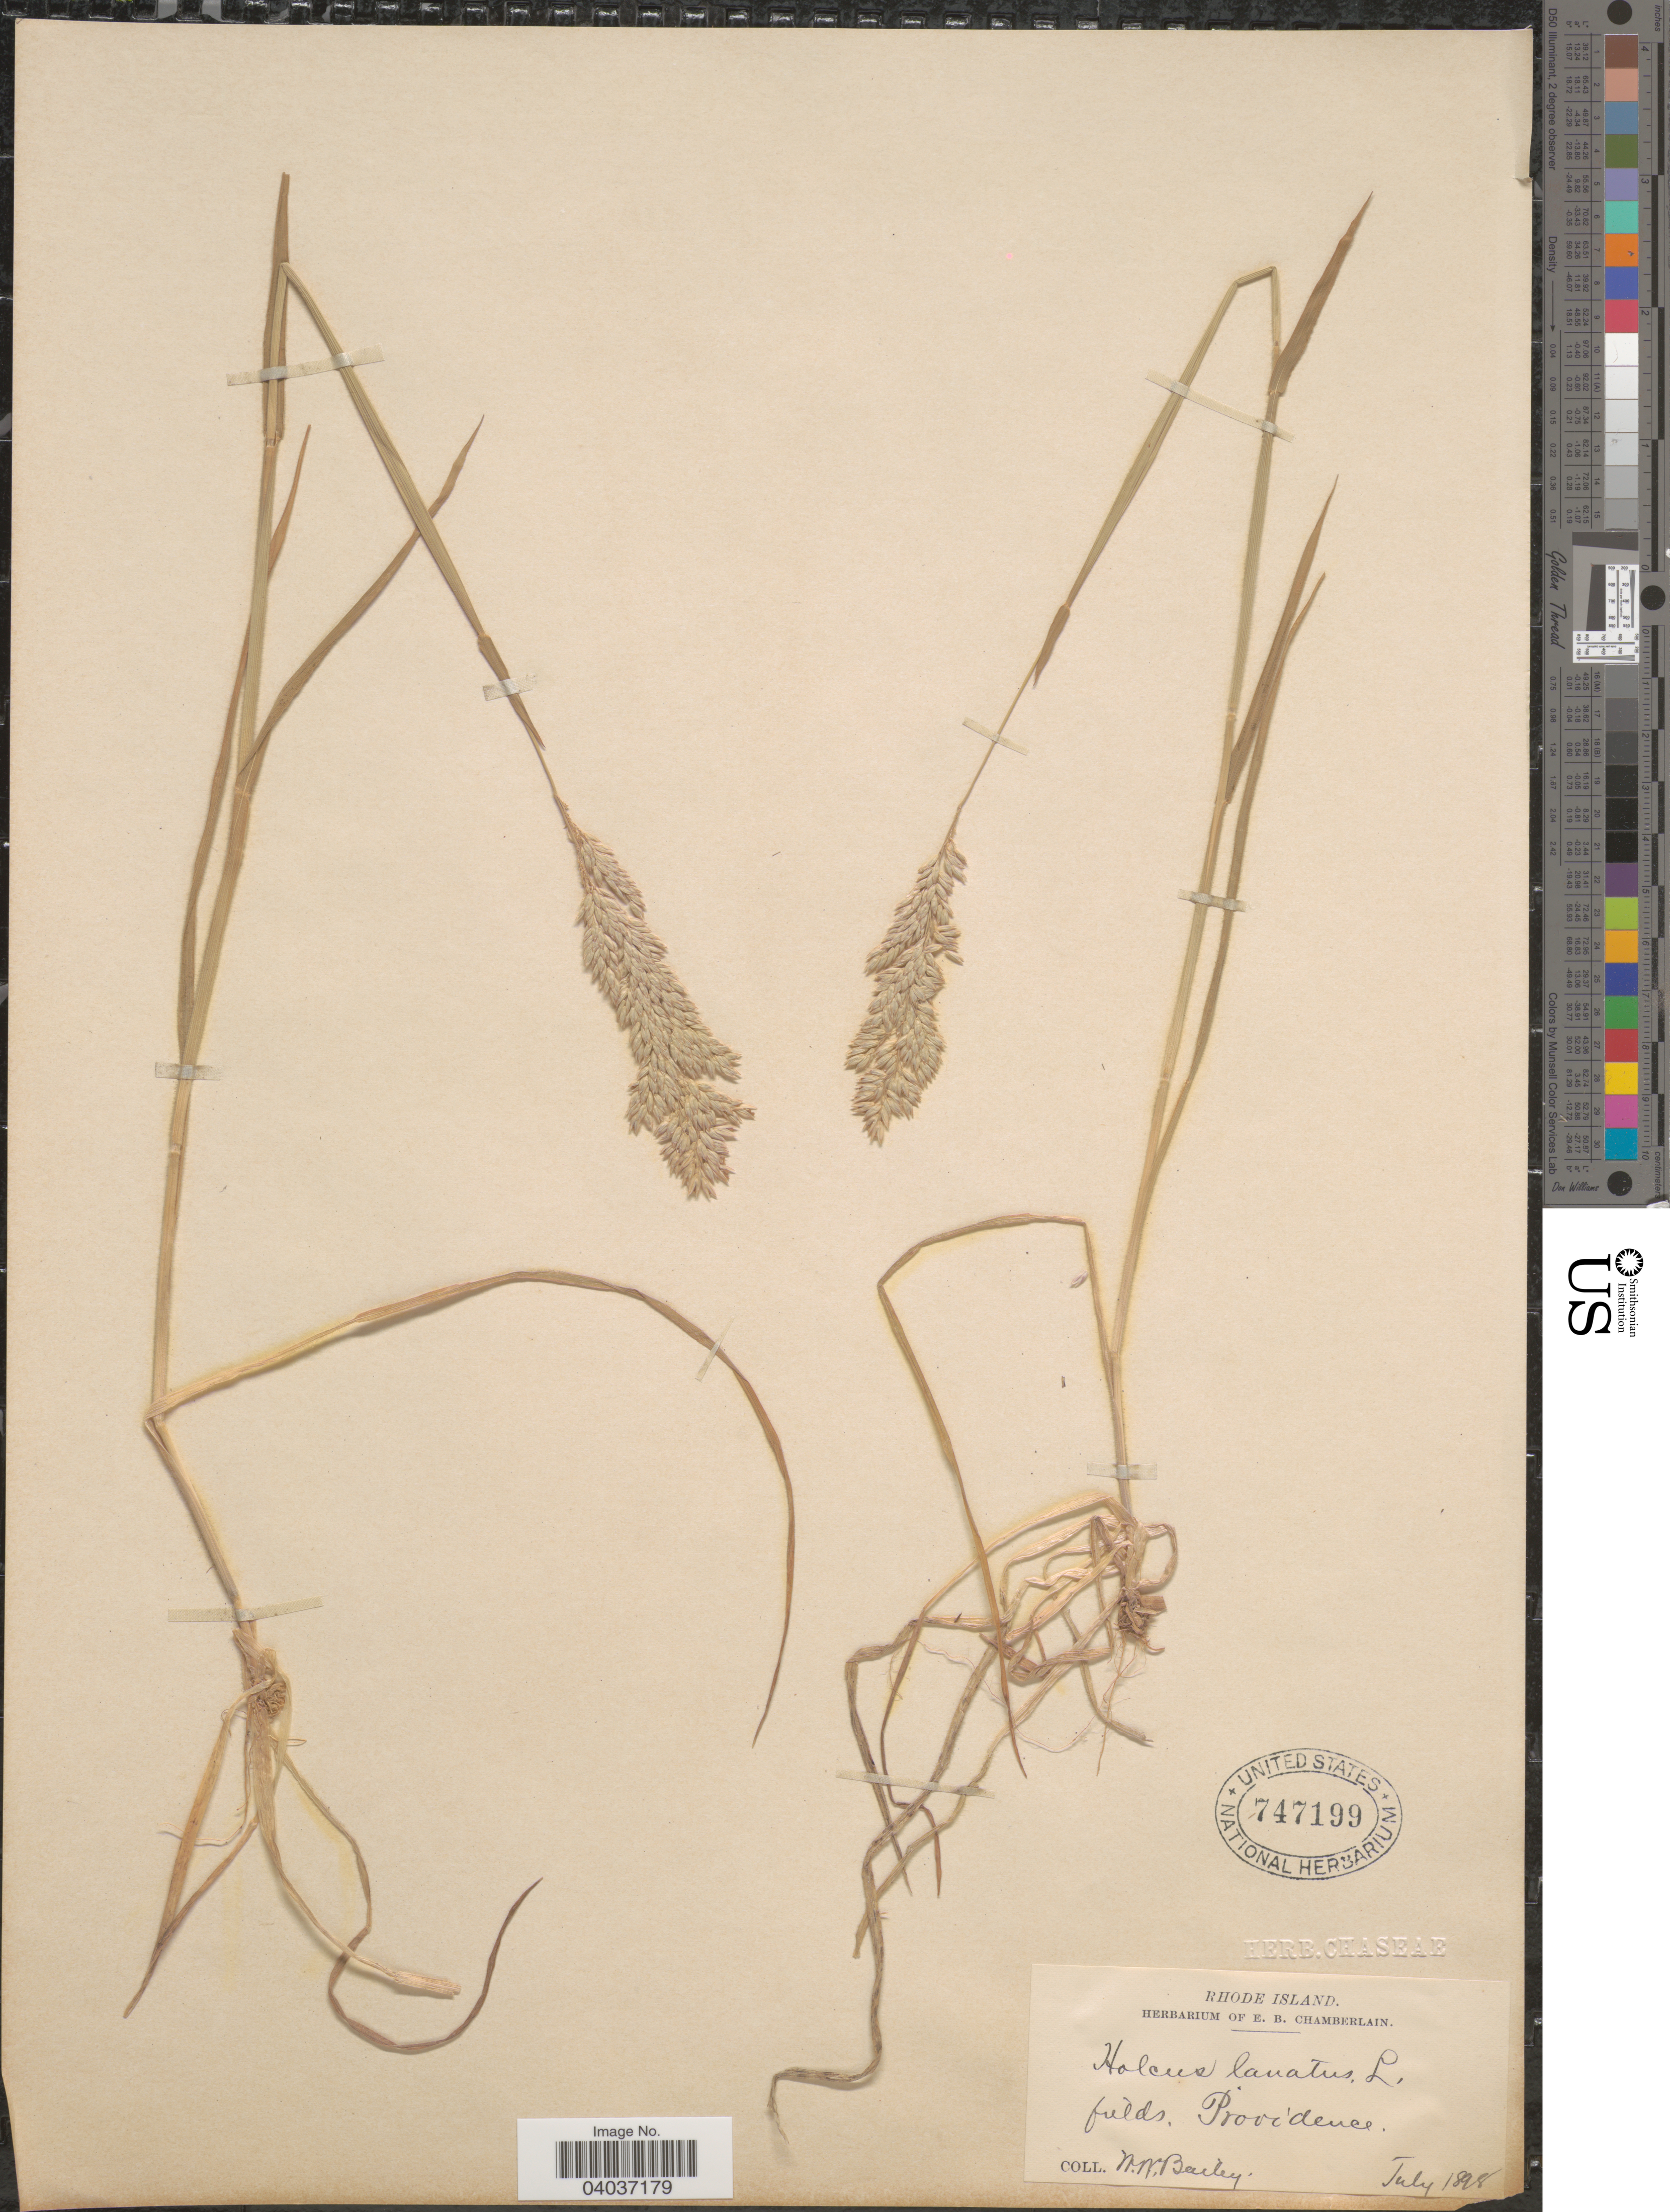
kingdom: Plantae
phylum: Tracheophyta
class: Liliopsida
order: Poales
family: Poaceae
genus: Holcus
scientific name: Holcus lanatus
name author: L.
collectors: W. W. Bailey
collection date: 1898-07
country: United States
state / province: Rhode Island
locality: Fields. Providence.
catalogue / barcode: US 747199